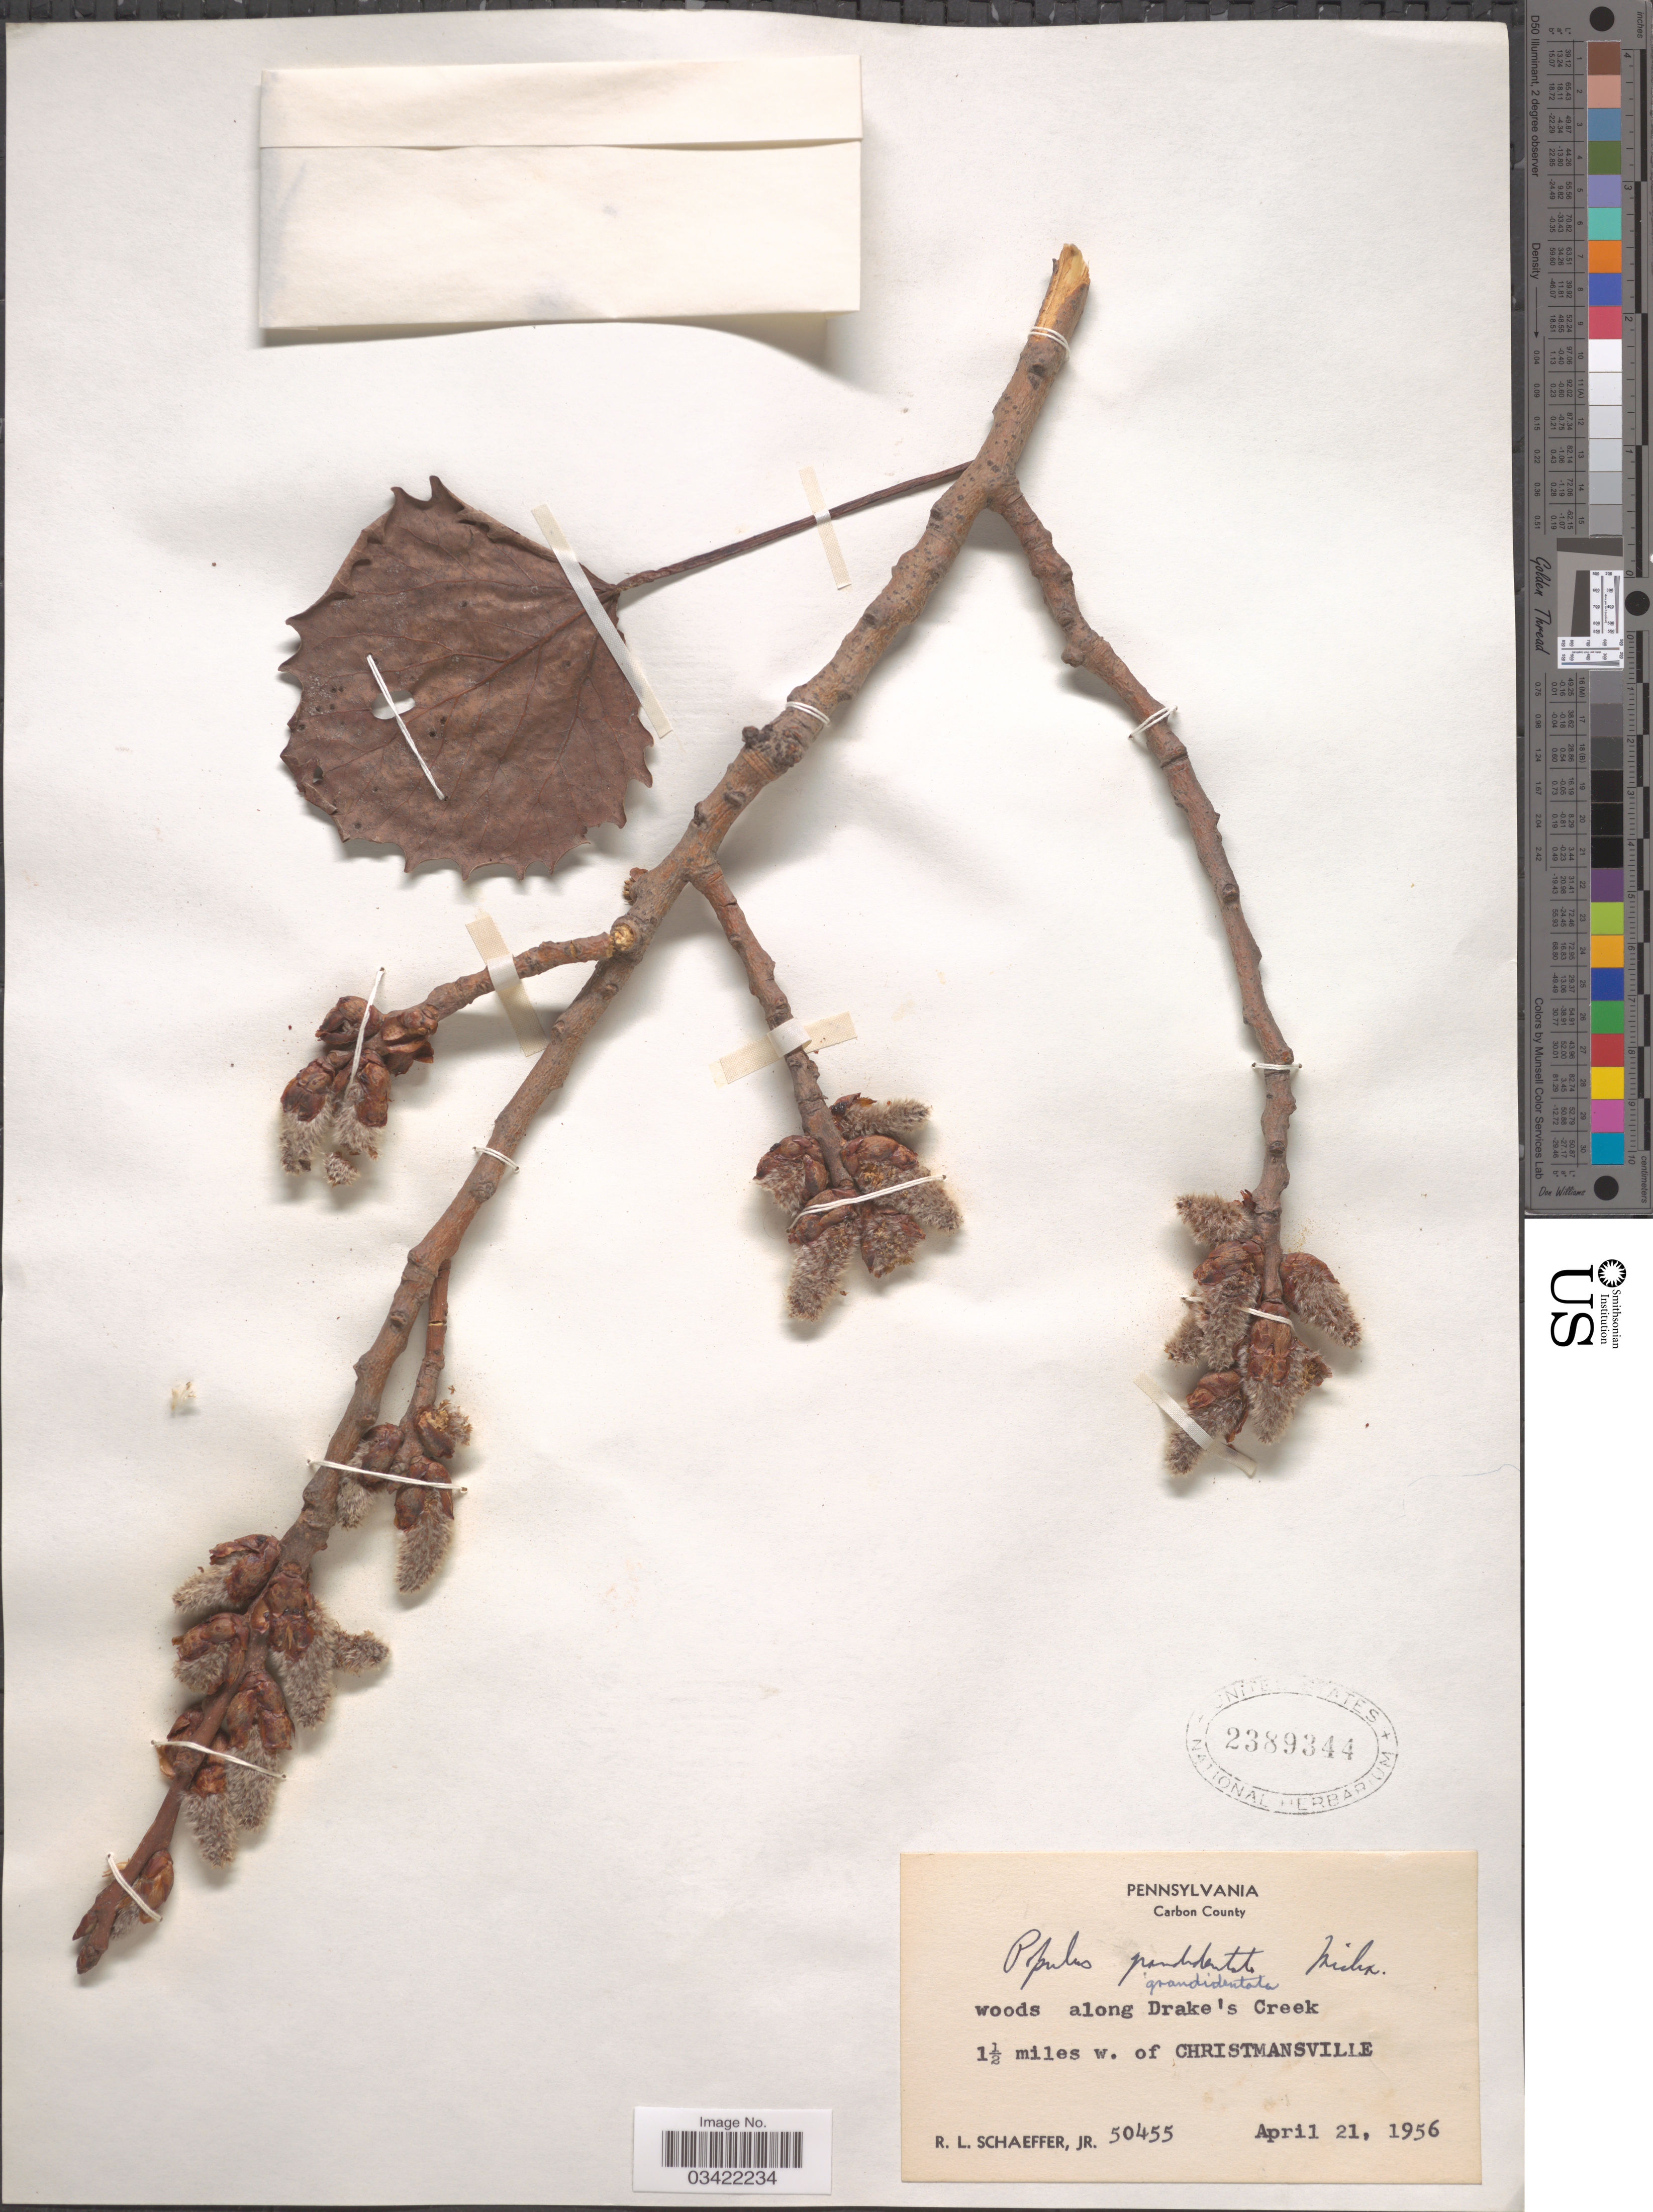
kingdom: Plantae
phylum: Tracheophyta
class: Magnoliopsida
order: Malpighiales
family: Salicaceae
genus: Populus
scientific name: Populus grandidentata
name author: Michx.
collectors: R. L. Schaeffer Jr.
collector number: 50455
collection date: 1956-04-21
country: United States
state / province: Pennsylvania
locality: Carbon County. Woods along Drake's Creek. 1½ miles w. of Christmansville.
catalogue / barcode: US 2389344